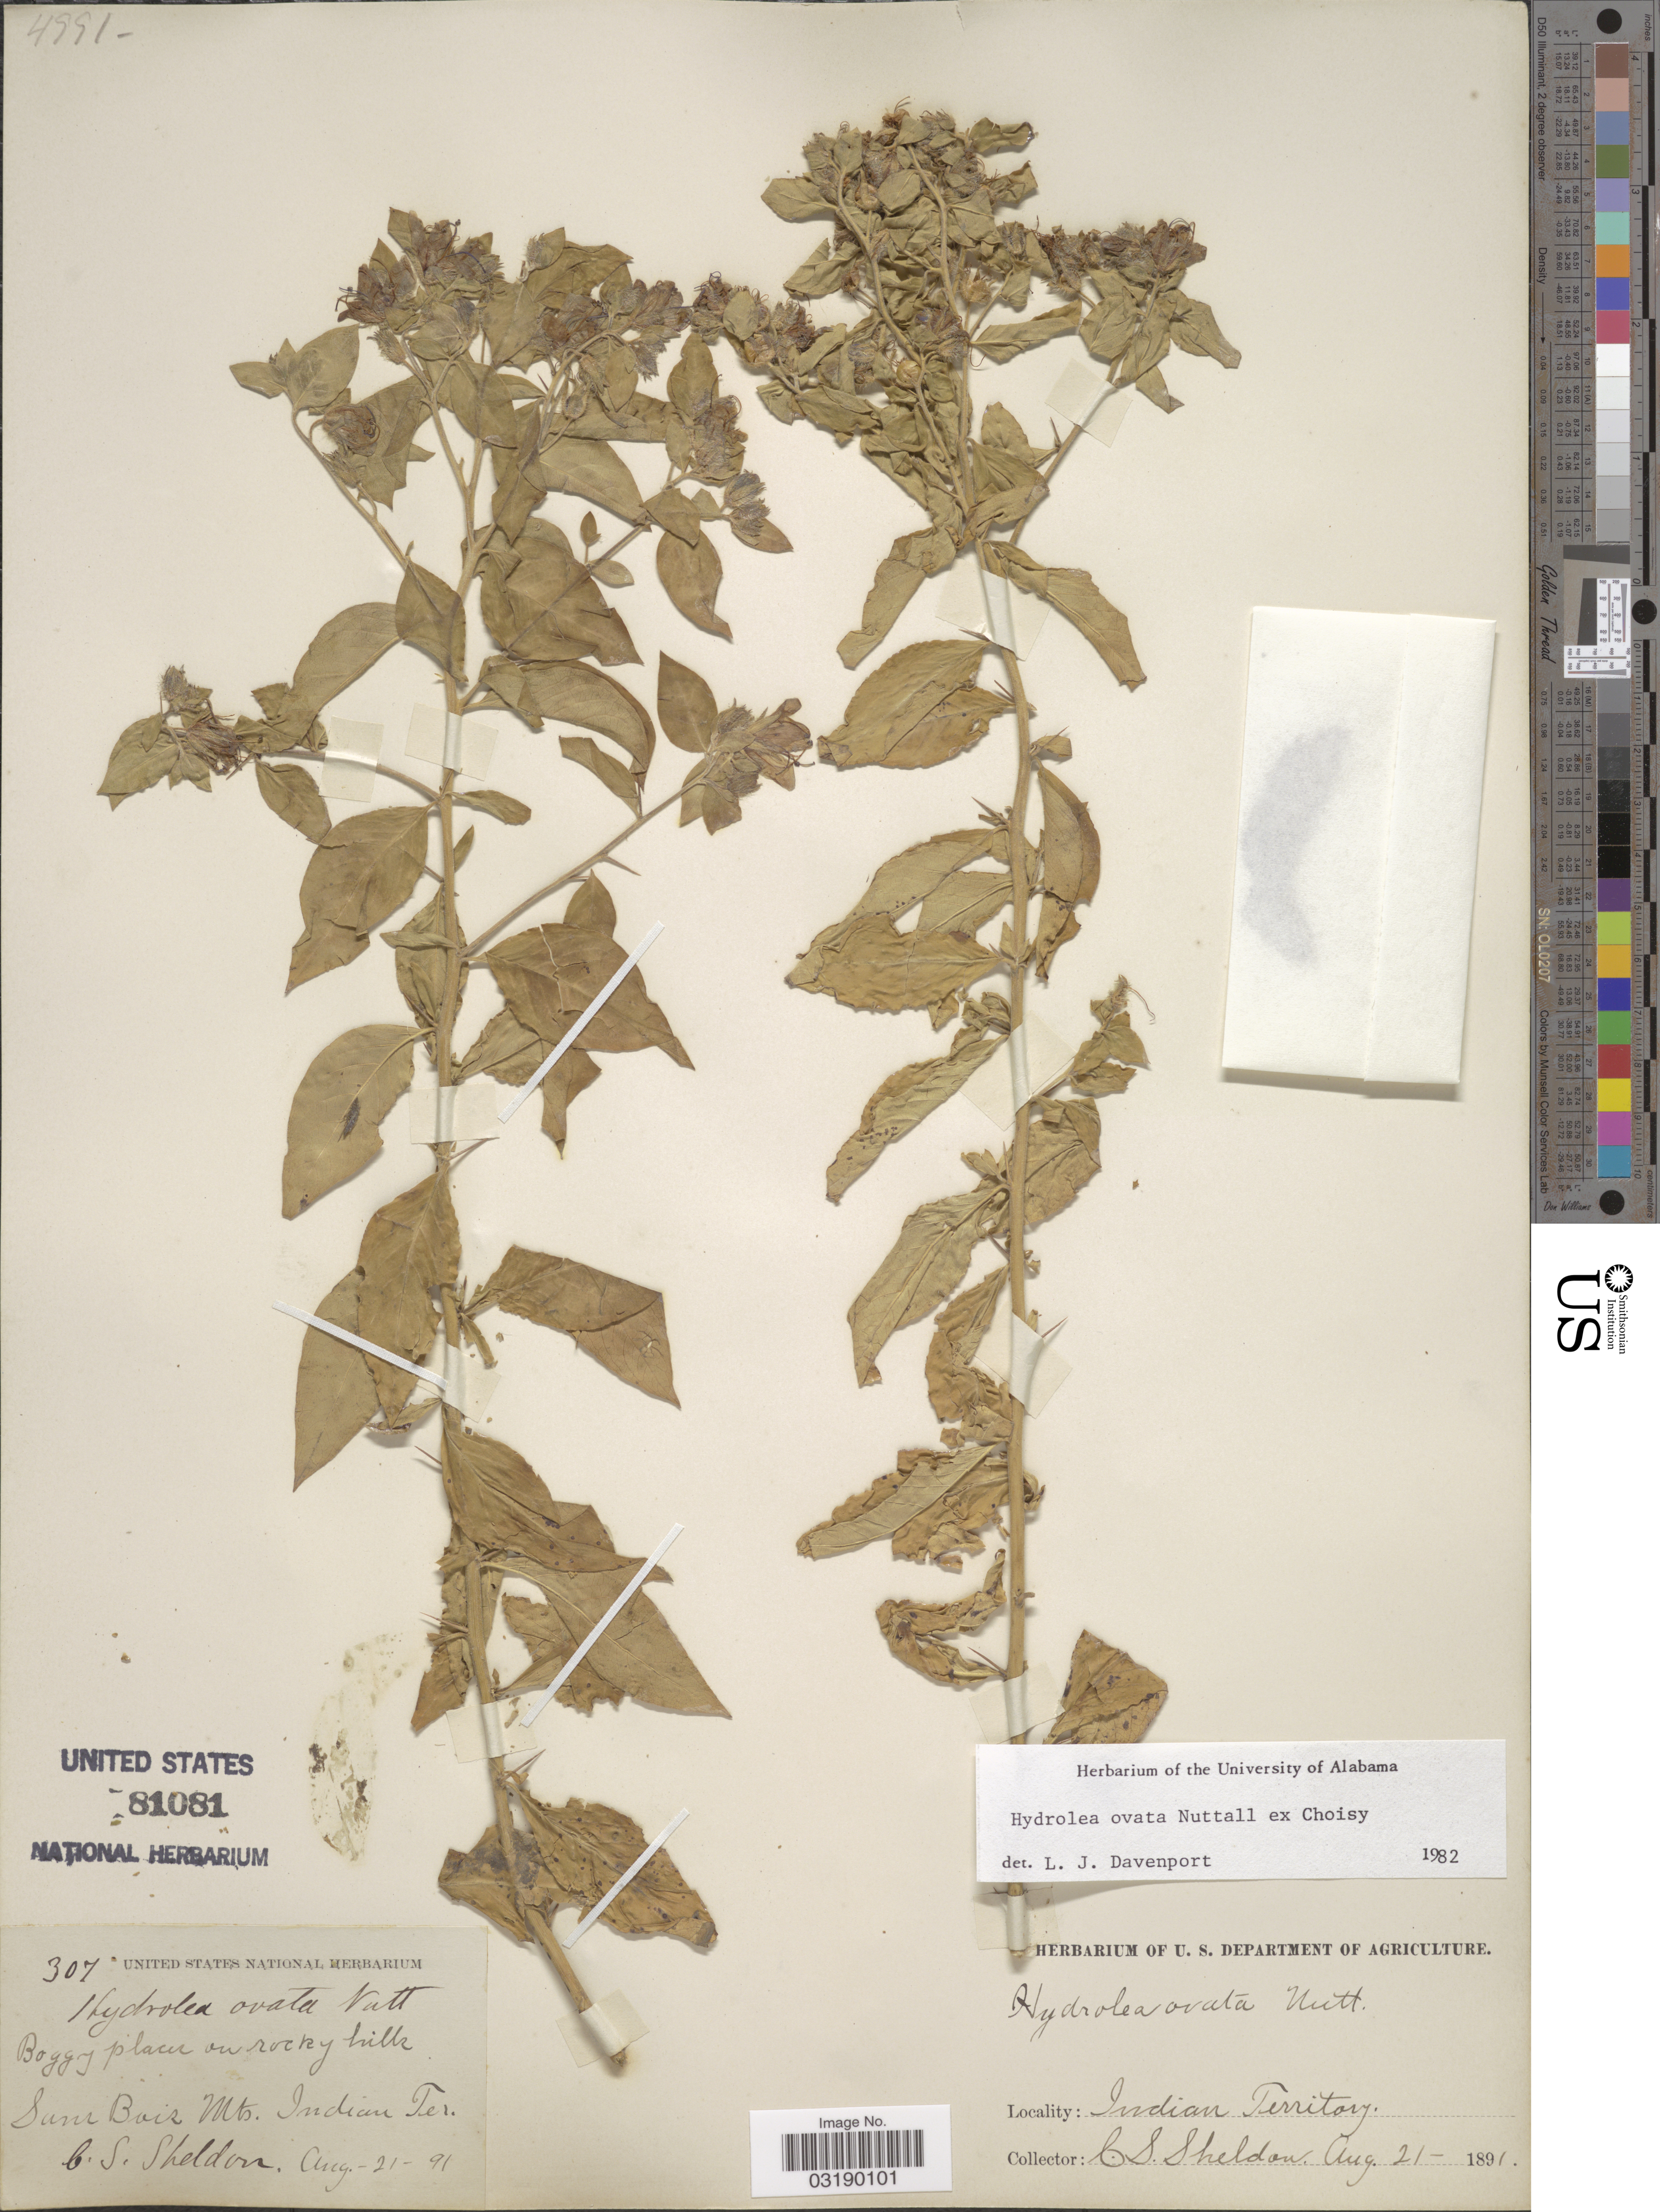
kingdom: Plantae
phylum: Tracheophyta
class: Magnoliopsida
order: Solanales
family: Hydroleaceae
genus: Hydrolea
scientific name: Hydrolea ovata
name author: Nutt. ex Choisy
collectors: C. S. Sheldon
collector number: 307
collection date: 1891-08-21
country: United States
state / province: Indiana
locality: Sans Bois Mts.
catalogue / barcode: US 81081